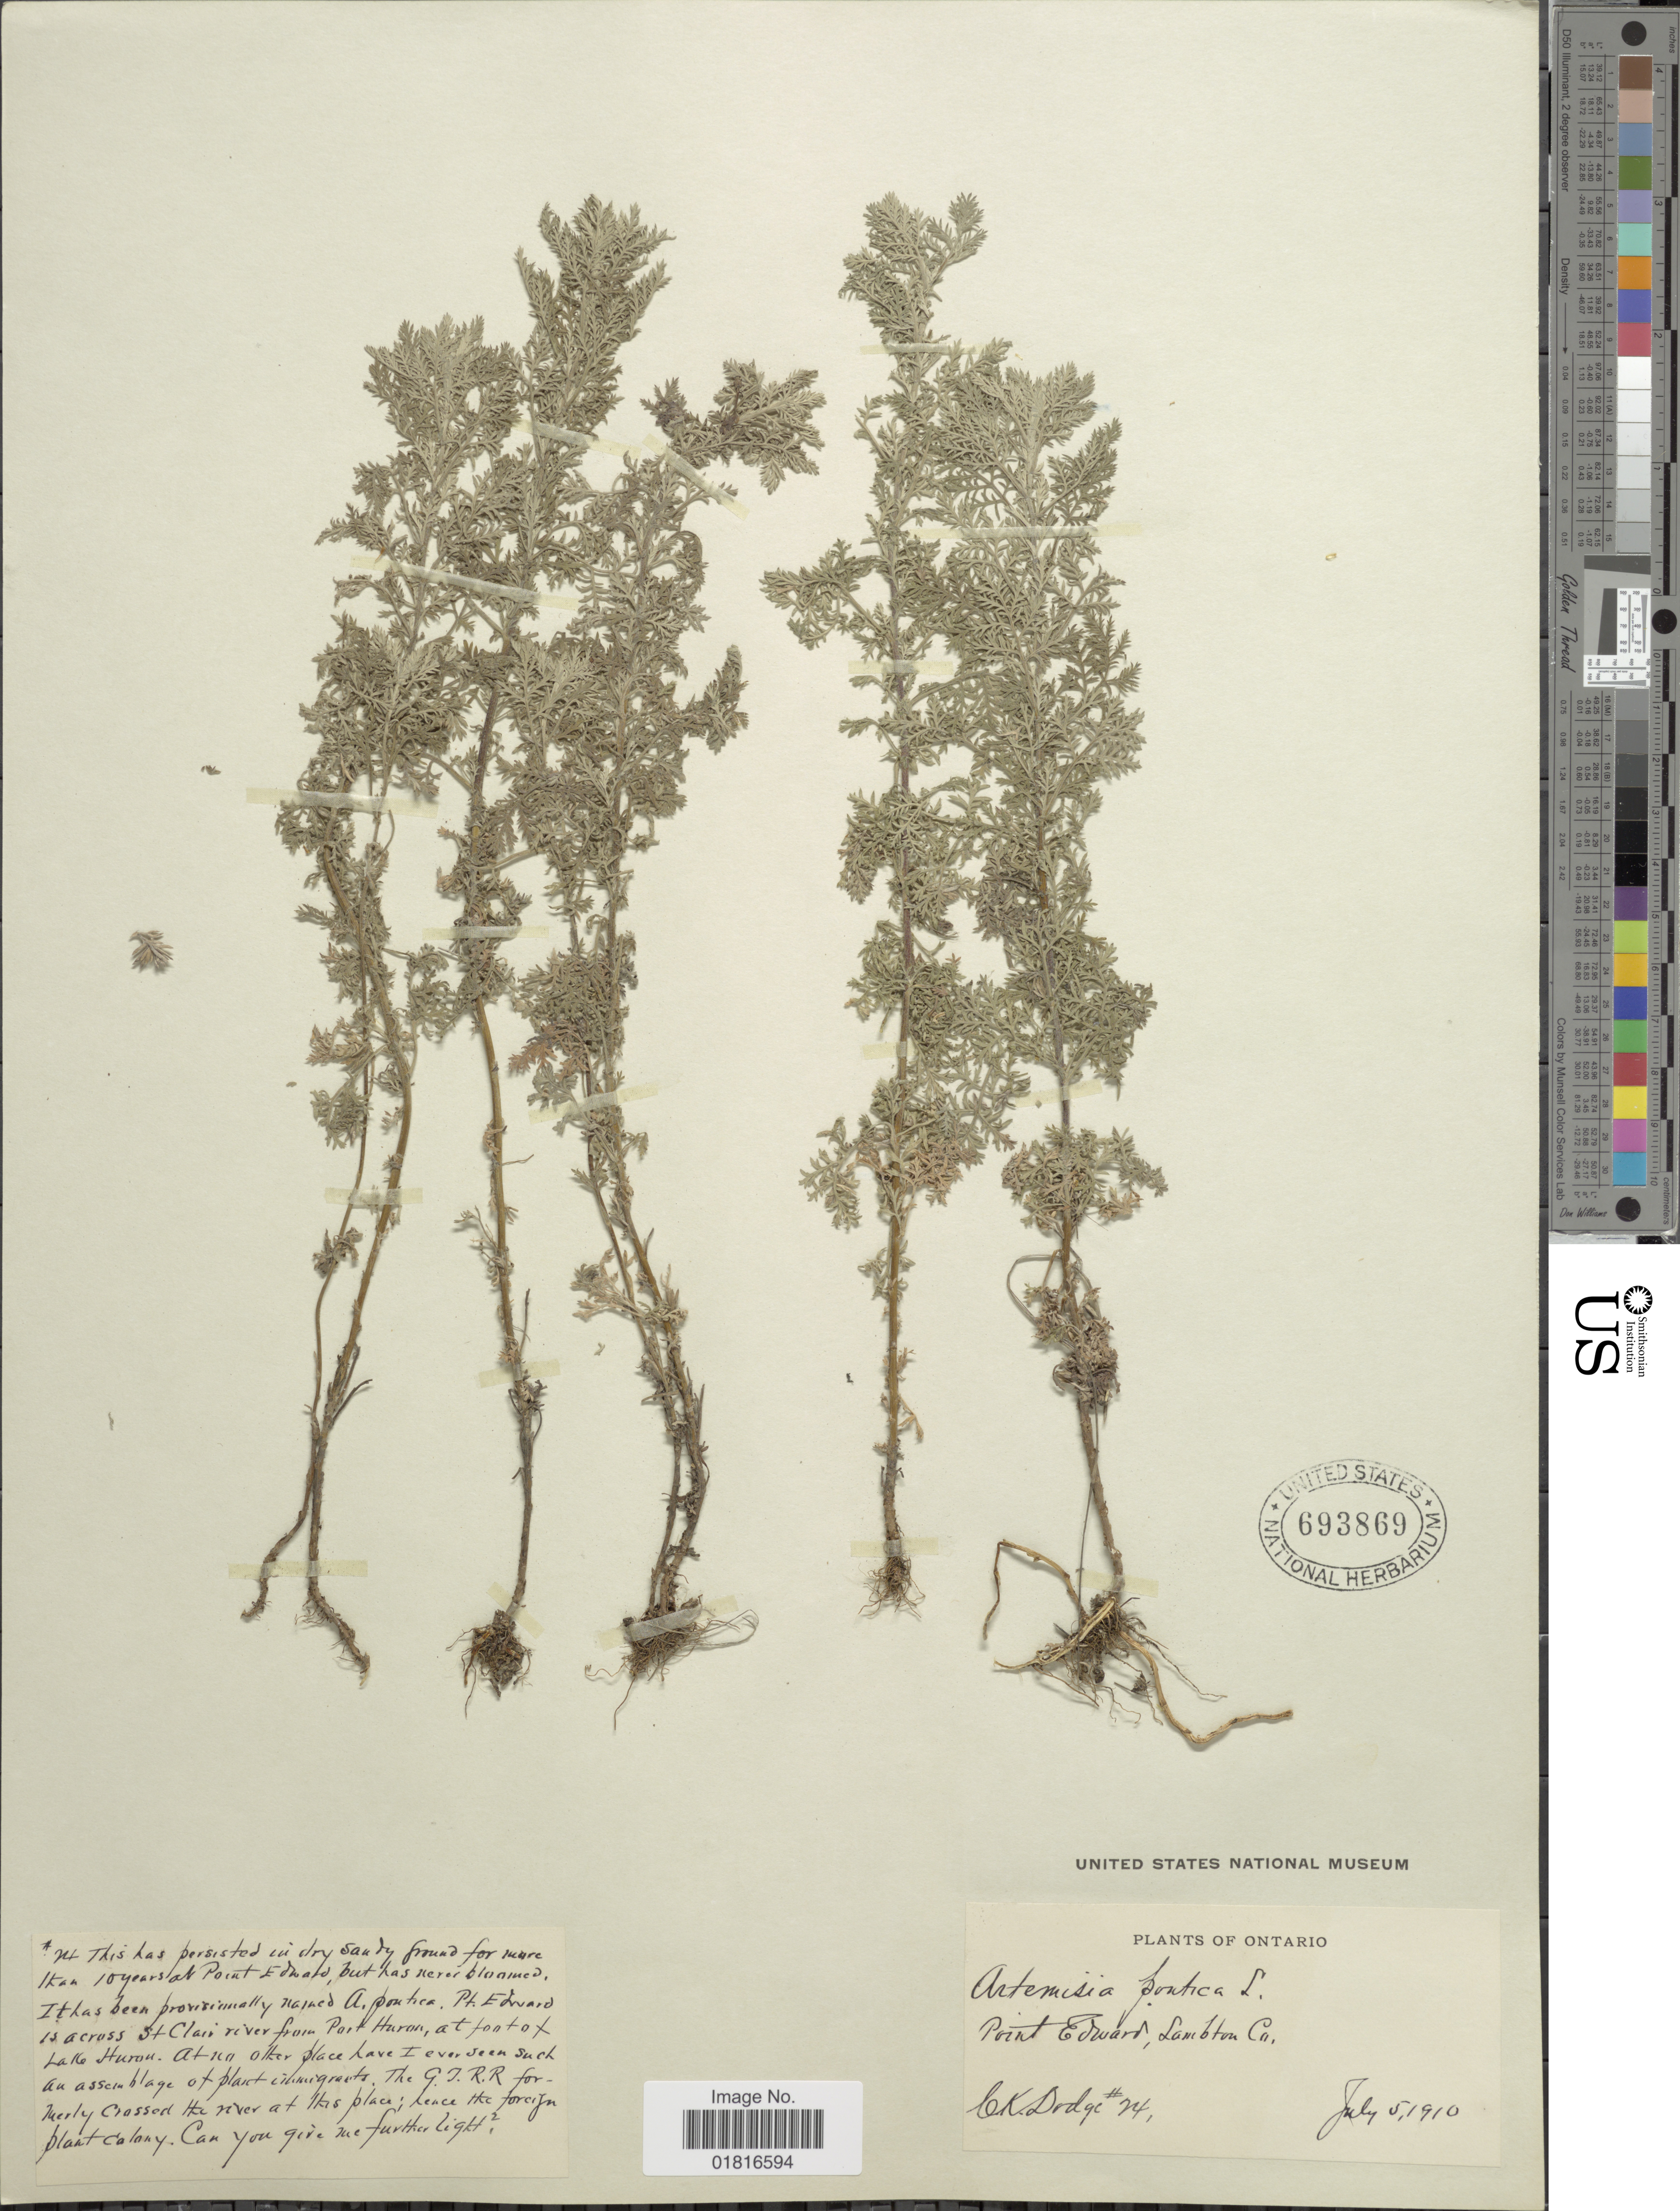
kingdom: Plantae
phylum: Tracheophyta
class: Magnoliopsida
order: Asterales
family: Asteraceae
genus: Artemisia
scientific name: Artemisia pontica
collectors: C. Dodge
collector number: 24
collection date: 1910-07-05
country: Canada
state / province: Ontario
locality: Point Edward, Lambton Co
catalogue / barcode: US 693869